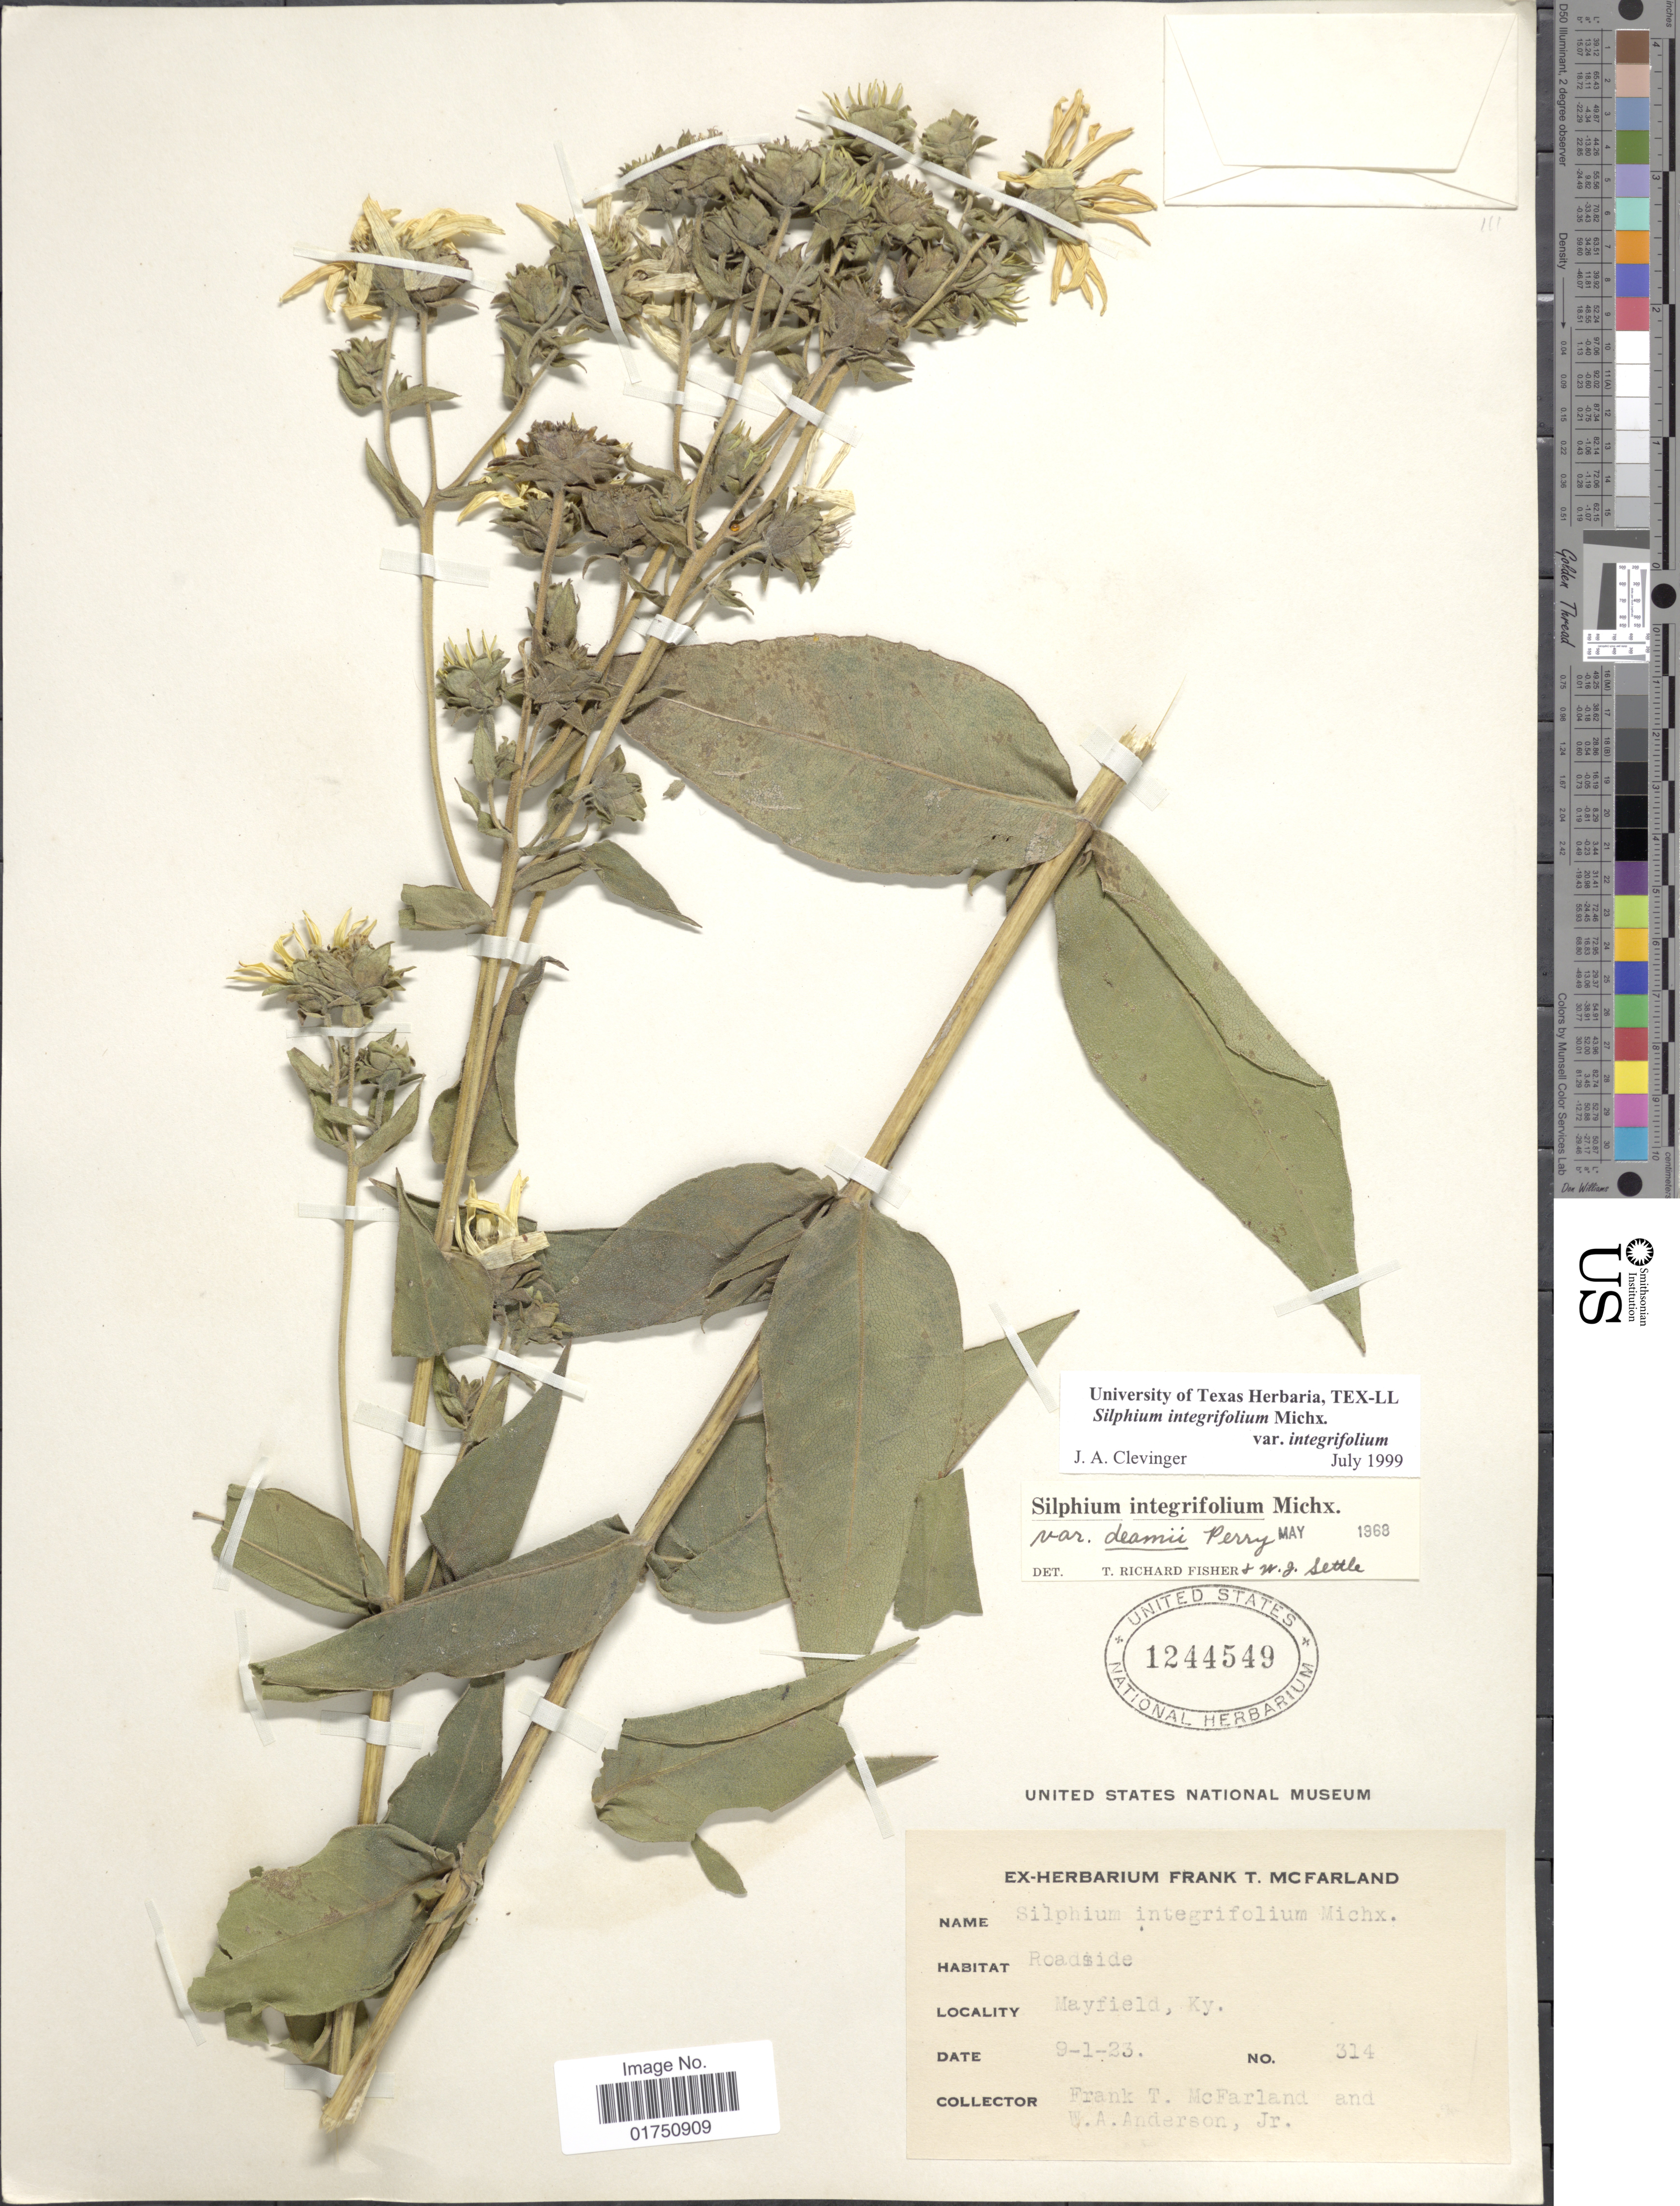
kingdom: Plantae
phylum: Tracheophyta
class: Magnoliopsida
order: Asterales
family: Asteraceae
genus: Silphium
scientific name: Silphium integrifolium var. integrifolium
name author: Michx.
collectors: F. McFarland & W. A. Anderson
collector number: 314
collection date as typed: Transcribed d/m/y: 1/9/23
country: United States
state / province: Kentucky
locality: Roadside. Mayfield, Ky.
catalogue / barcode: US 1244549